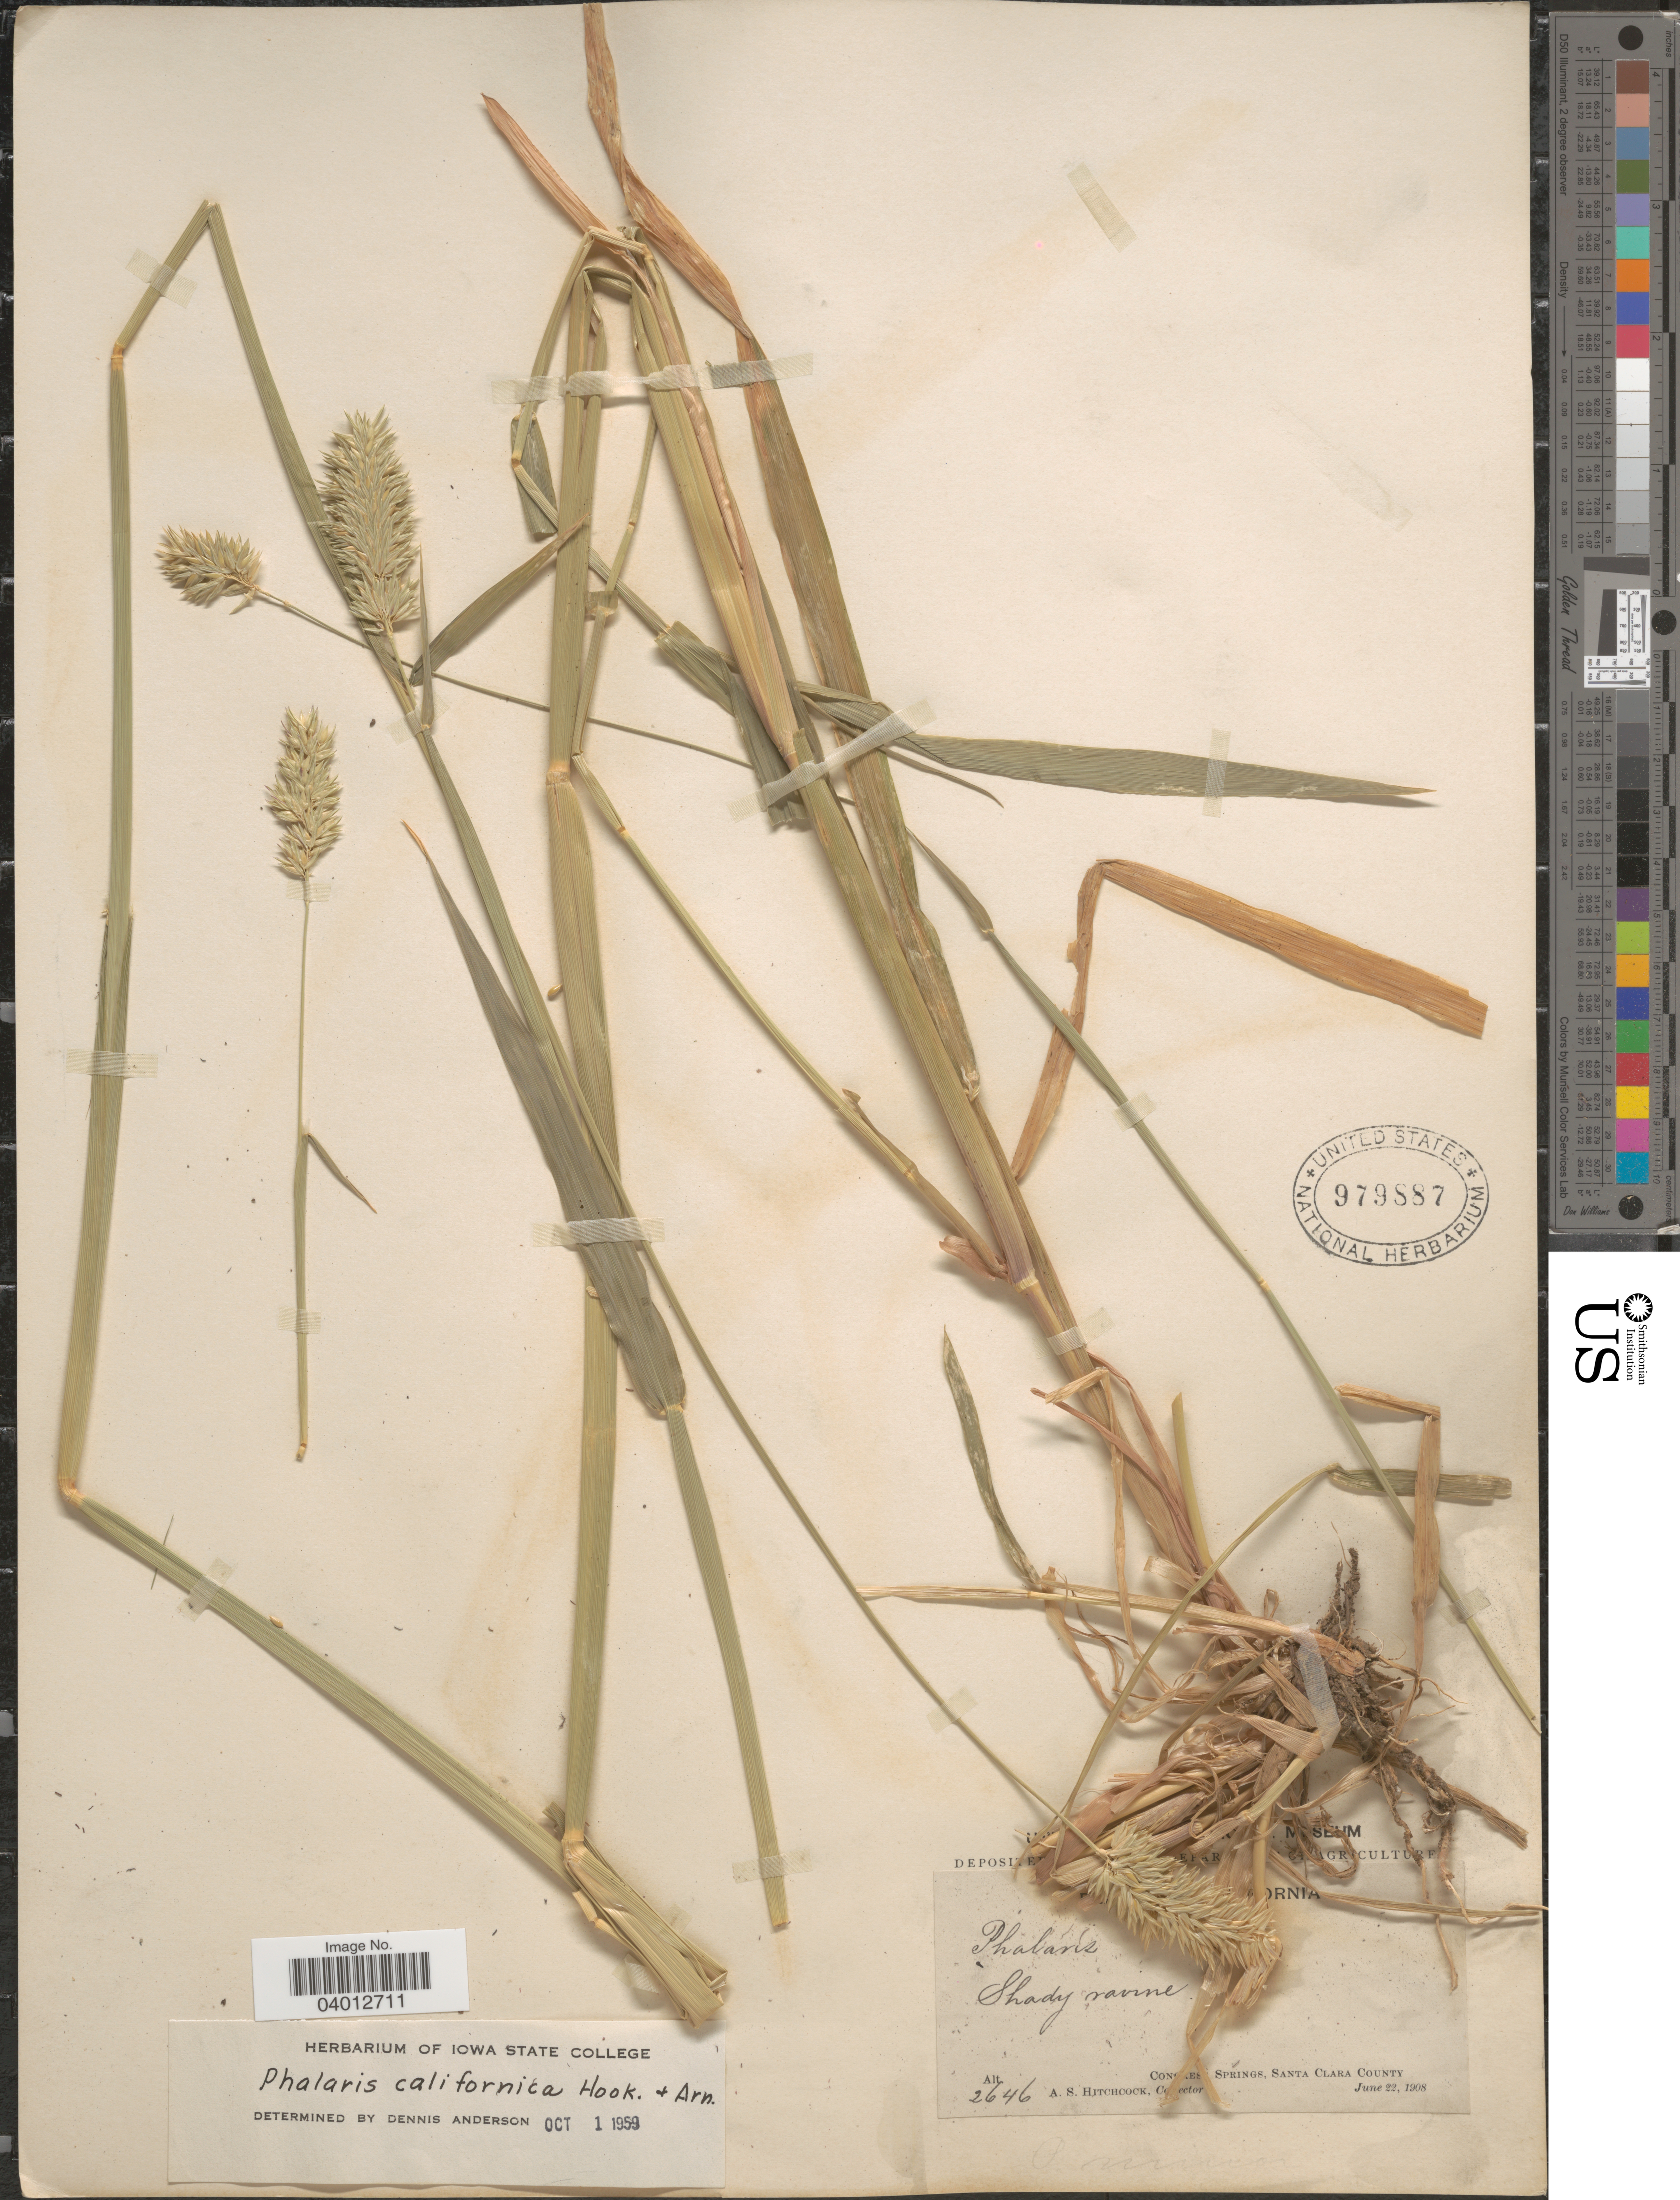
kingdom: Plantae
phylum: Tracheophyta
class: Liliopsida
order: Poales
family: Poaceae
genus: Phalaris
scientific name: Phalaris californica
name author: Hook. & Arn.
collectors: A. S. Hitchcock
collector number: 2646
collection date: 1908-06-22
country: United States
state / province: California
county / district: Santa Clara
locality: Congress Springs, Santa Clara County.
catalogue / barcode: US 979887